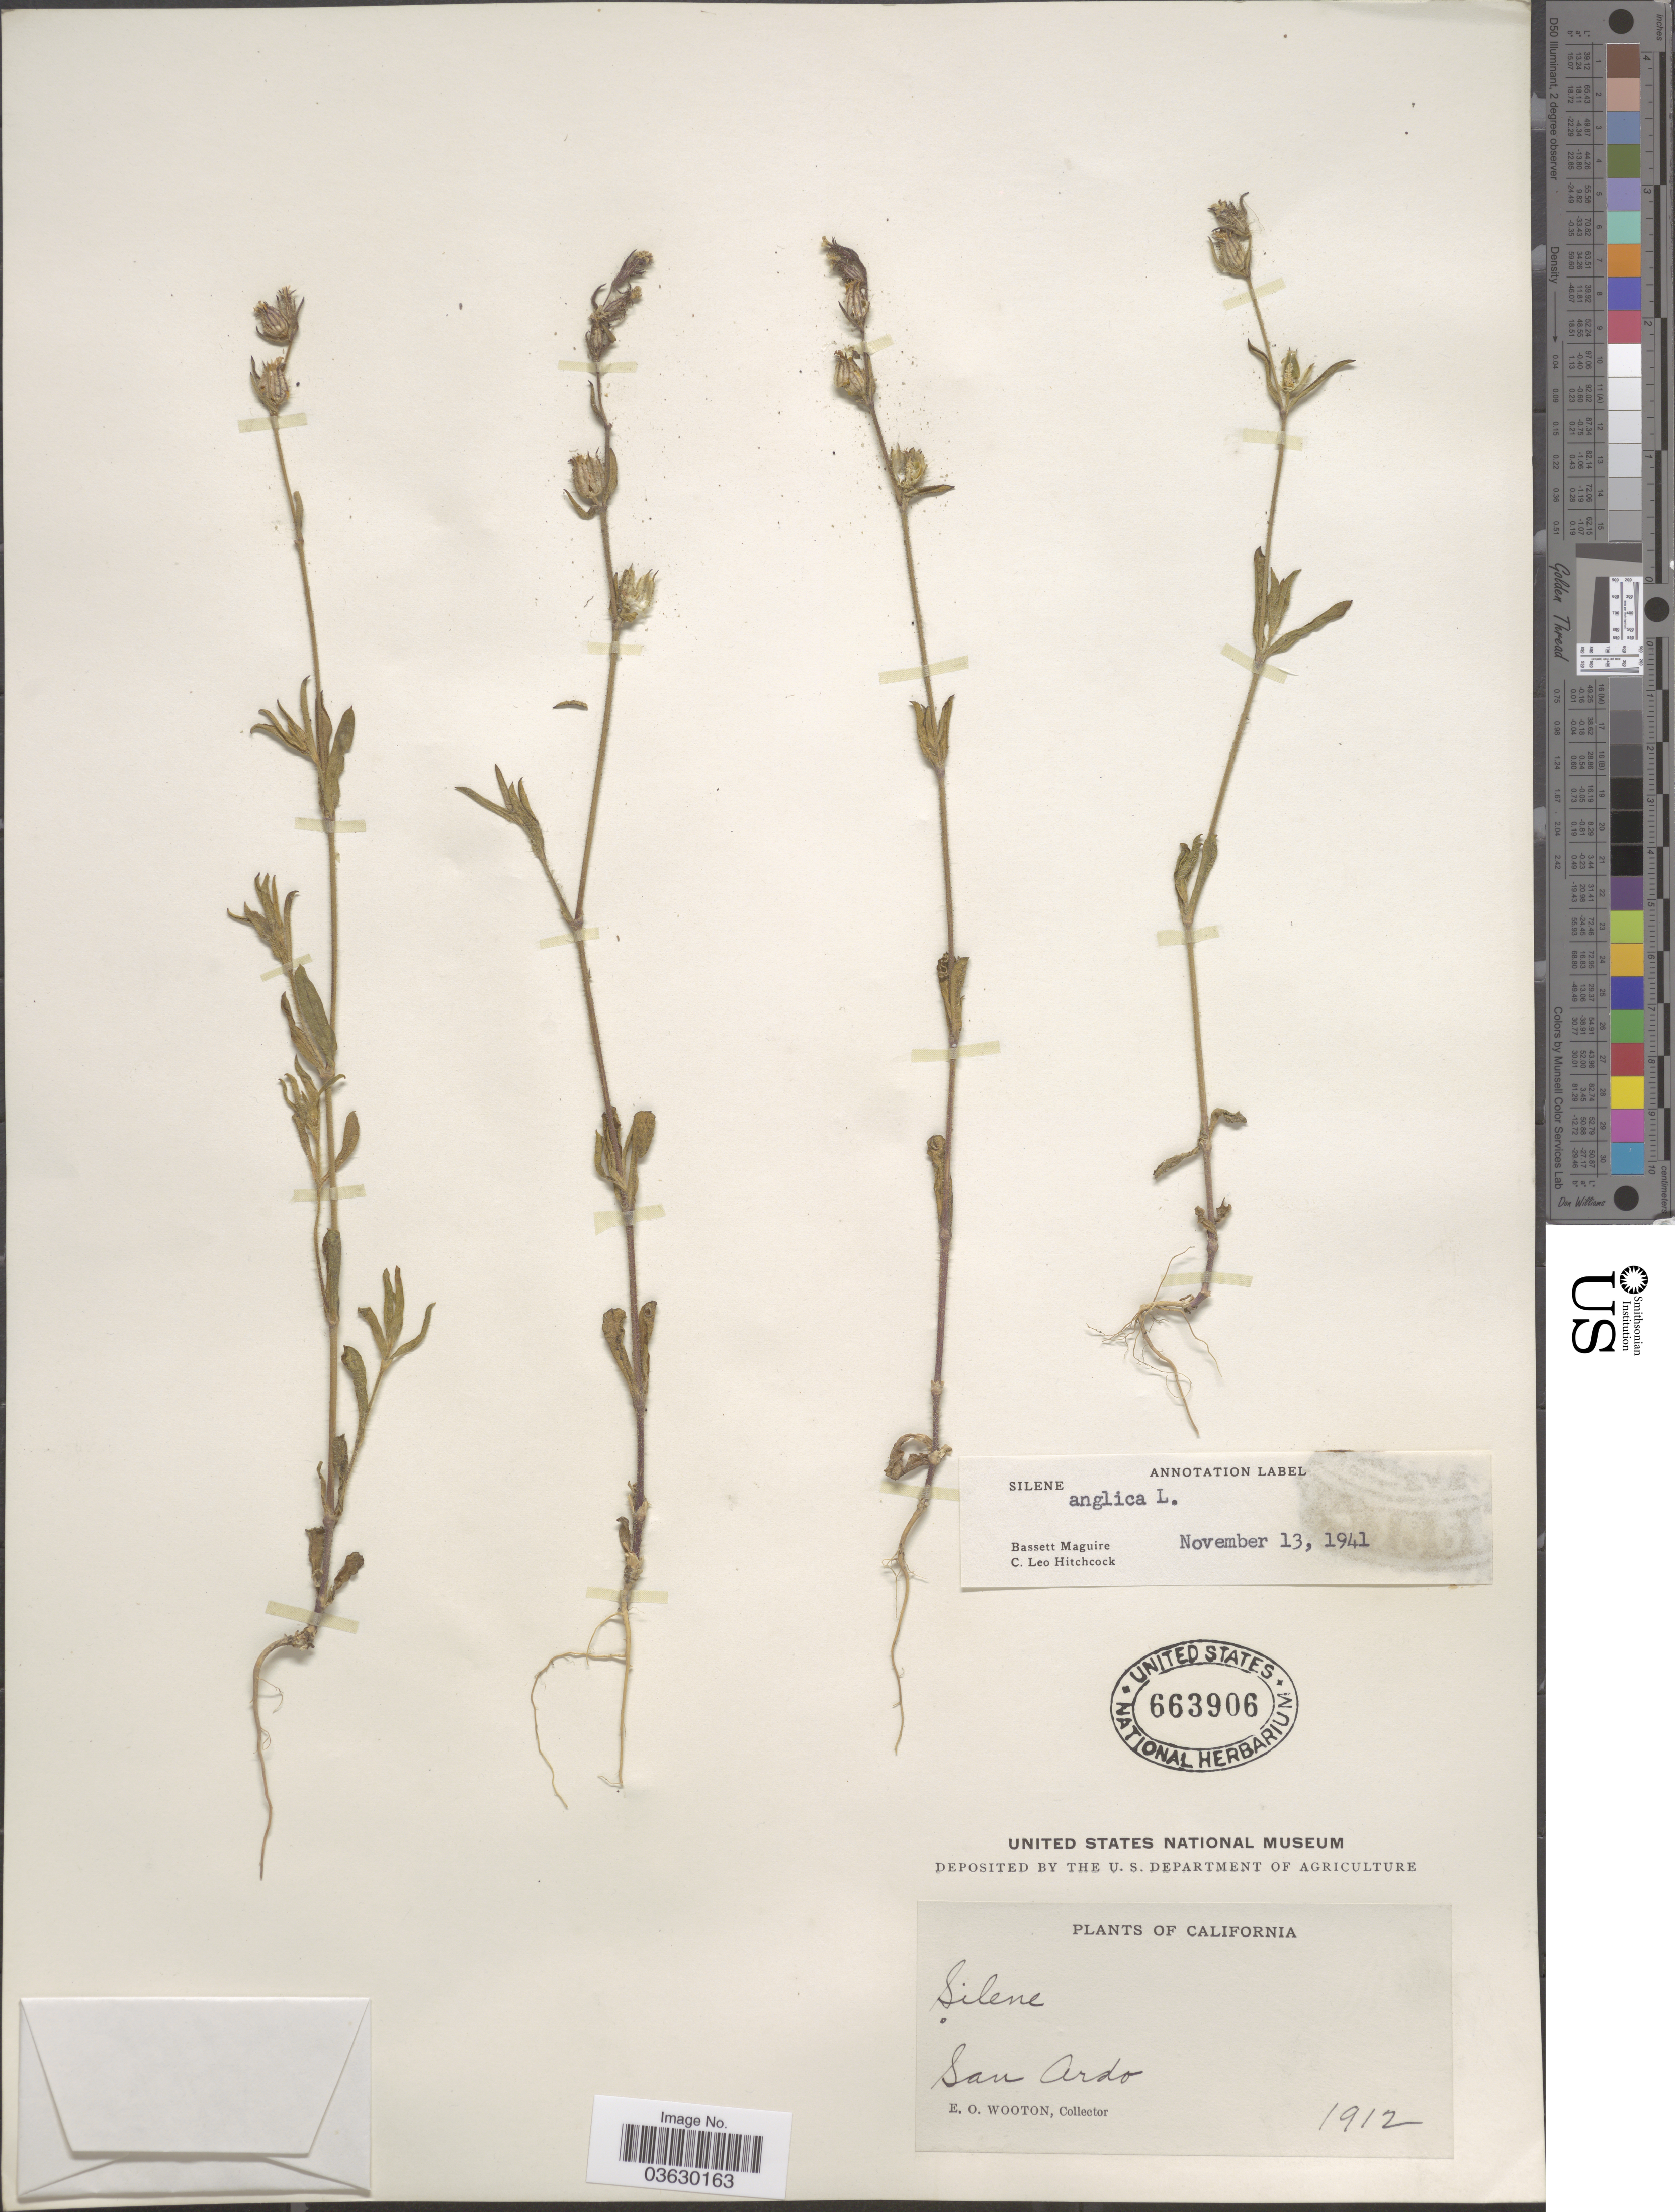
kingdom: Plantae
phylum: Tracheophyta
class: Magnoliopsida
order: Caryophyllales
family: Caryophyllaceae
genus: Silene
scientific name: Silene anglica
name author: L.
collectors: E. O. Wooton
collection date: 1912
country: United States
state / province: California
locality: San Ardo.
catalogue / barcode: US 663906